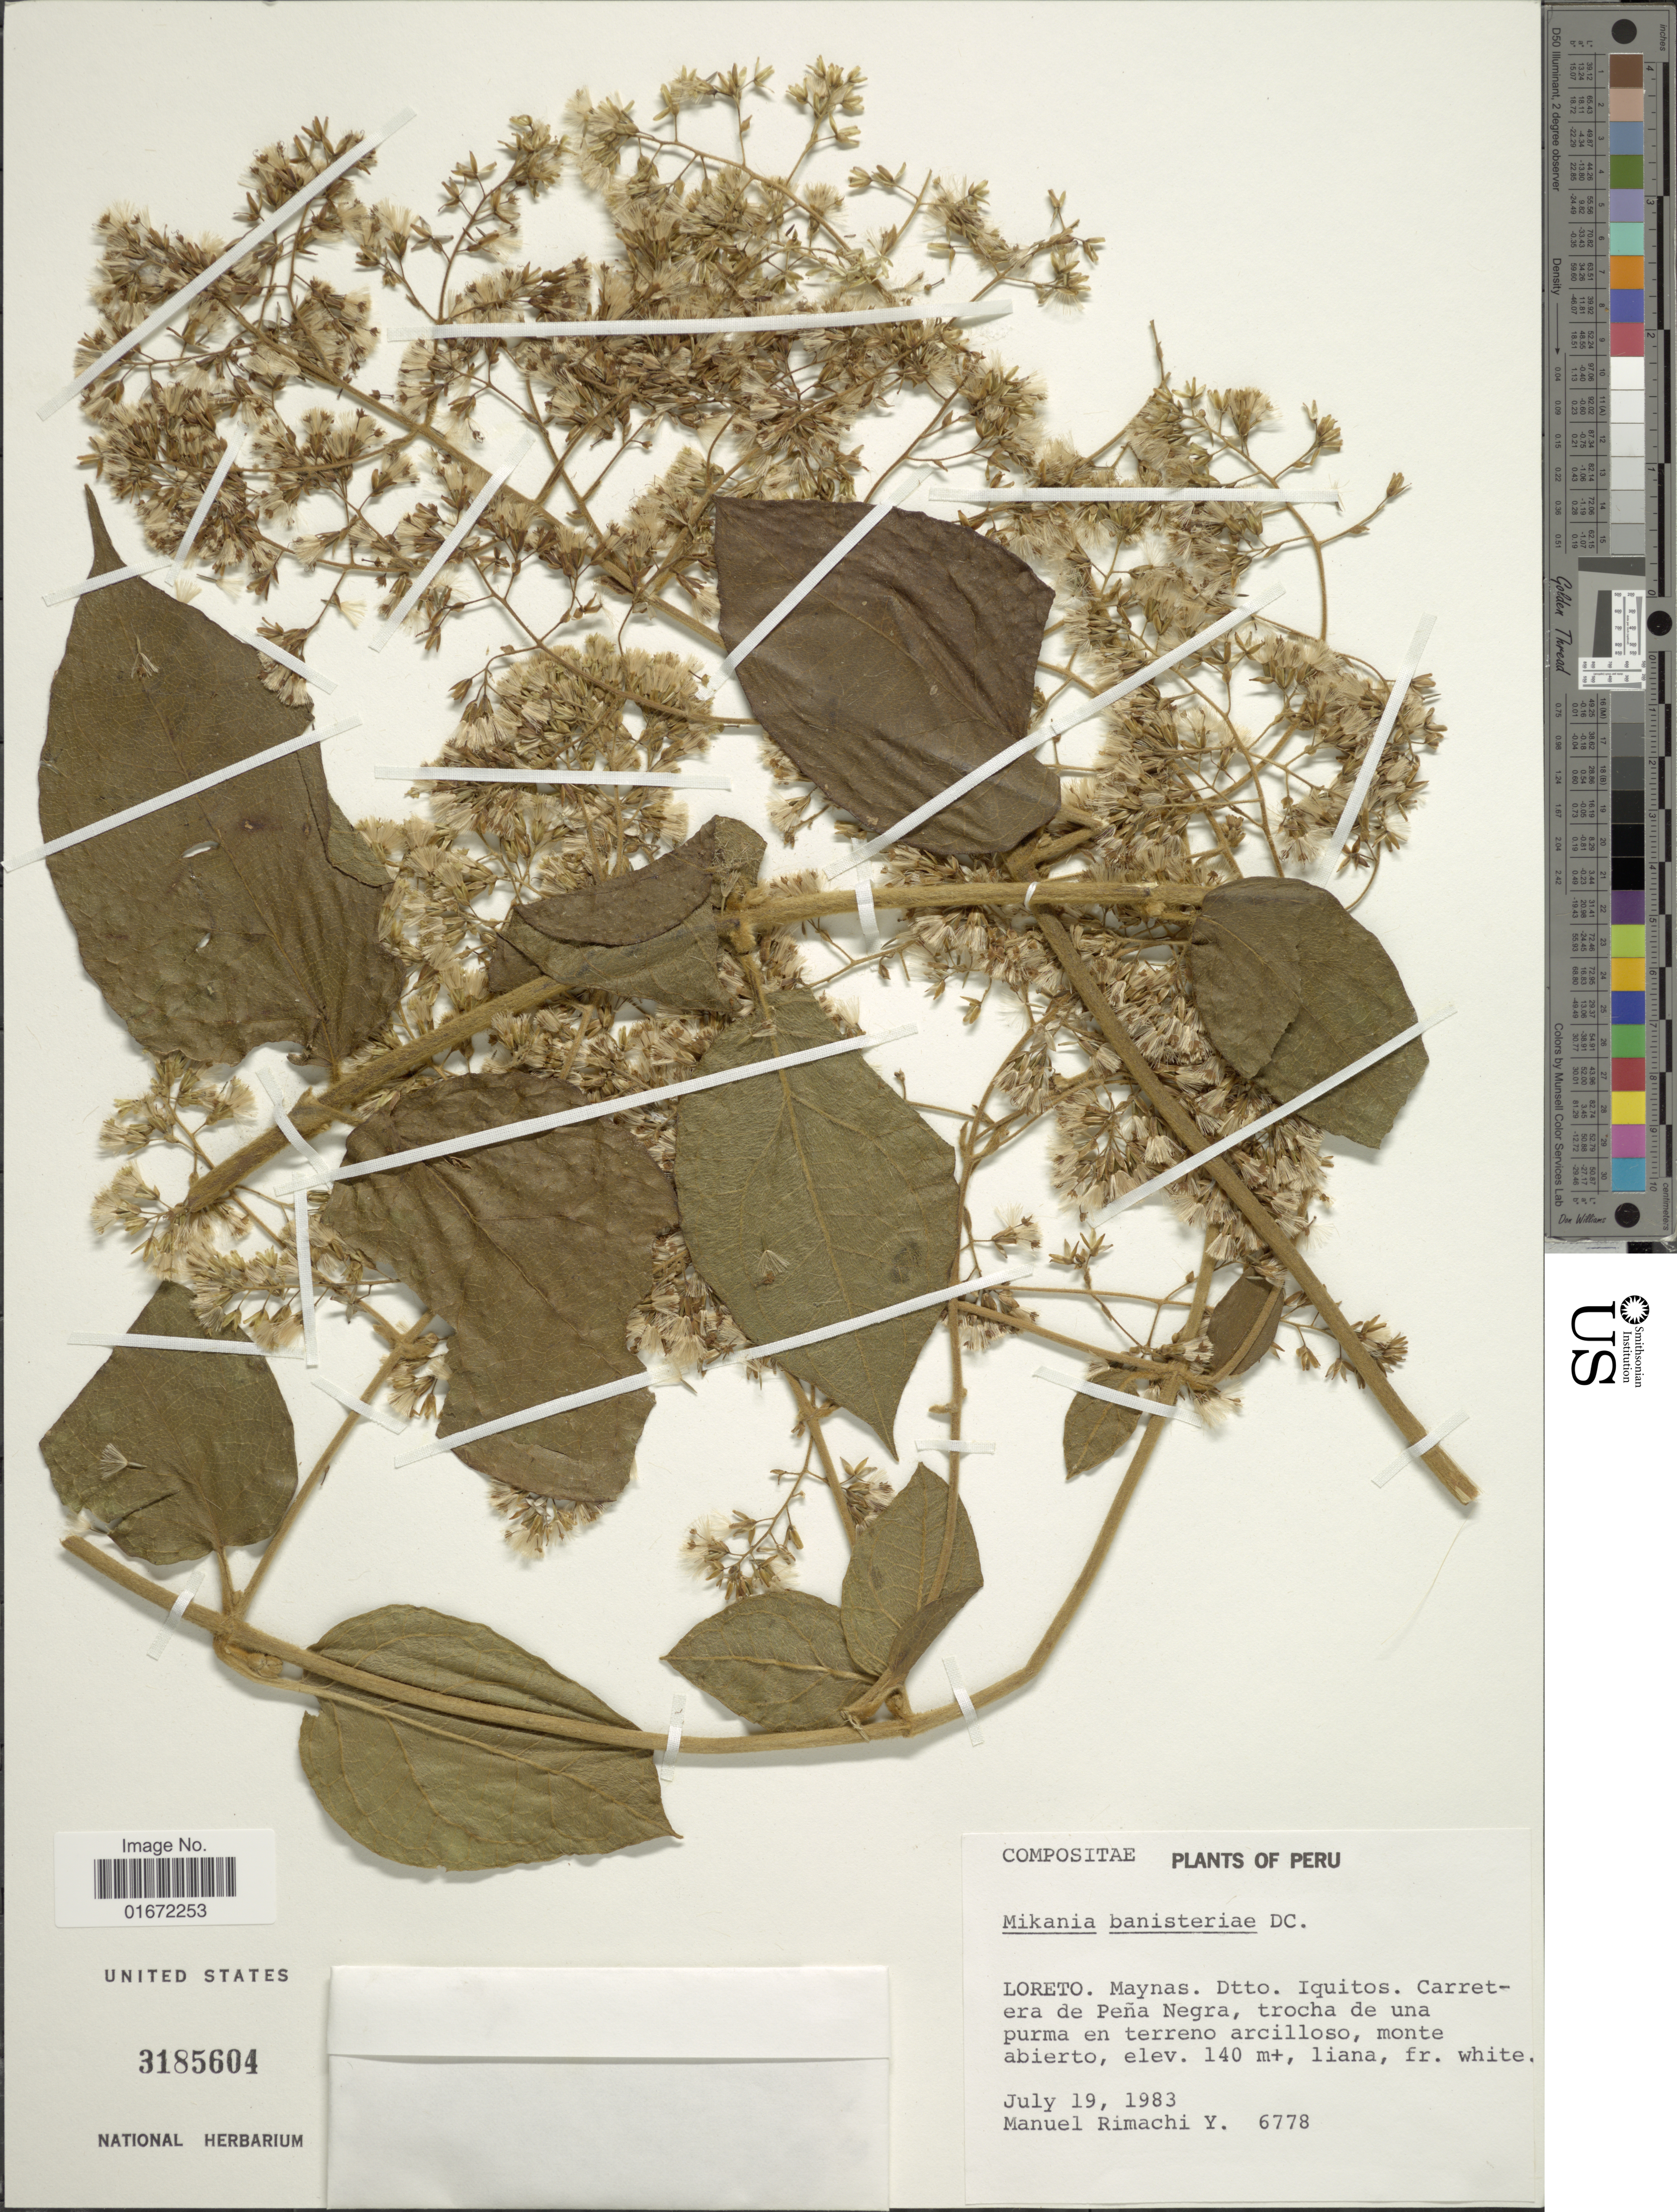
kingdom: Plantae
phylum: Tracheophyta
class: Magnoliopsida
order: Asterales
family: Asteraceae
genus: Mikania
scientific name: Mikania banisteriae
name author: DC.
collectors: M. Rimachi Y.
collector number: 6778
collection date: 1983-07-19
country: Peru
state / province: Loreto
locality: Loreto. Maynas. Dtto. Iquitos. Carretera de Peña Negra, trocha de una purma en terreno arcilloso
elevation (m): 140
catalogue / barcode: US 3185604